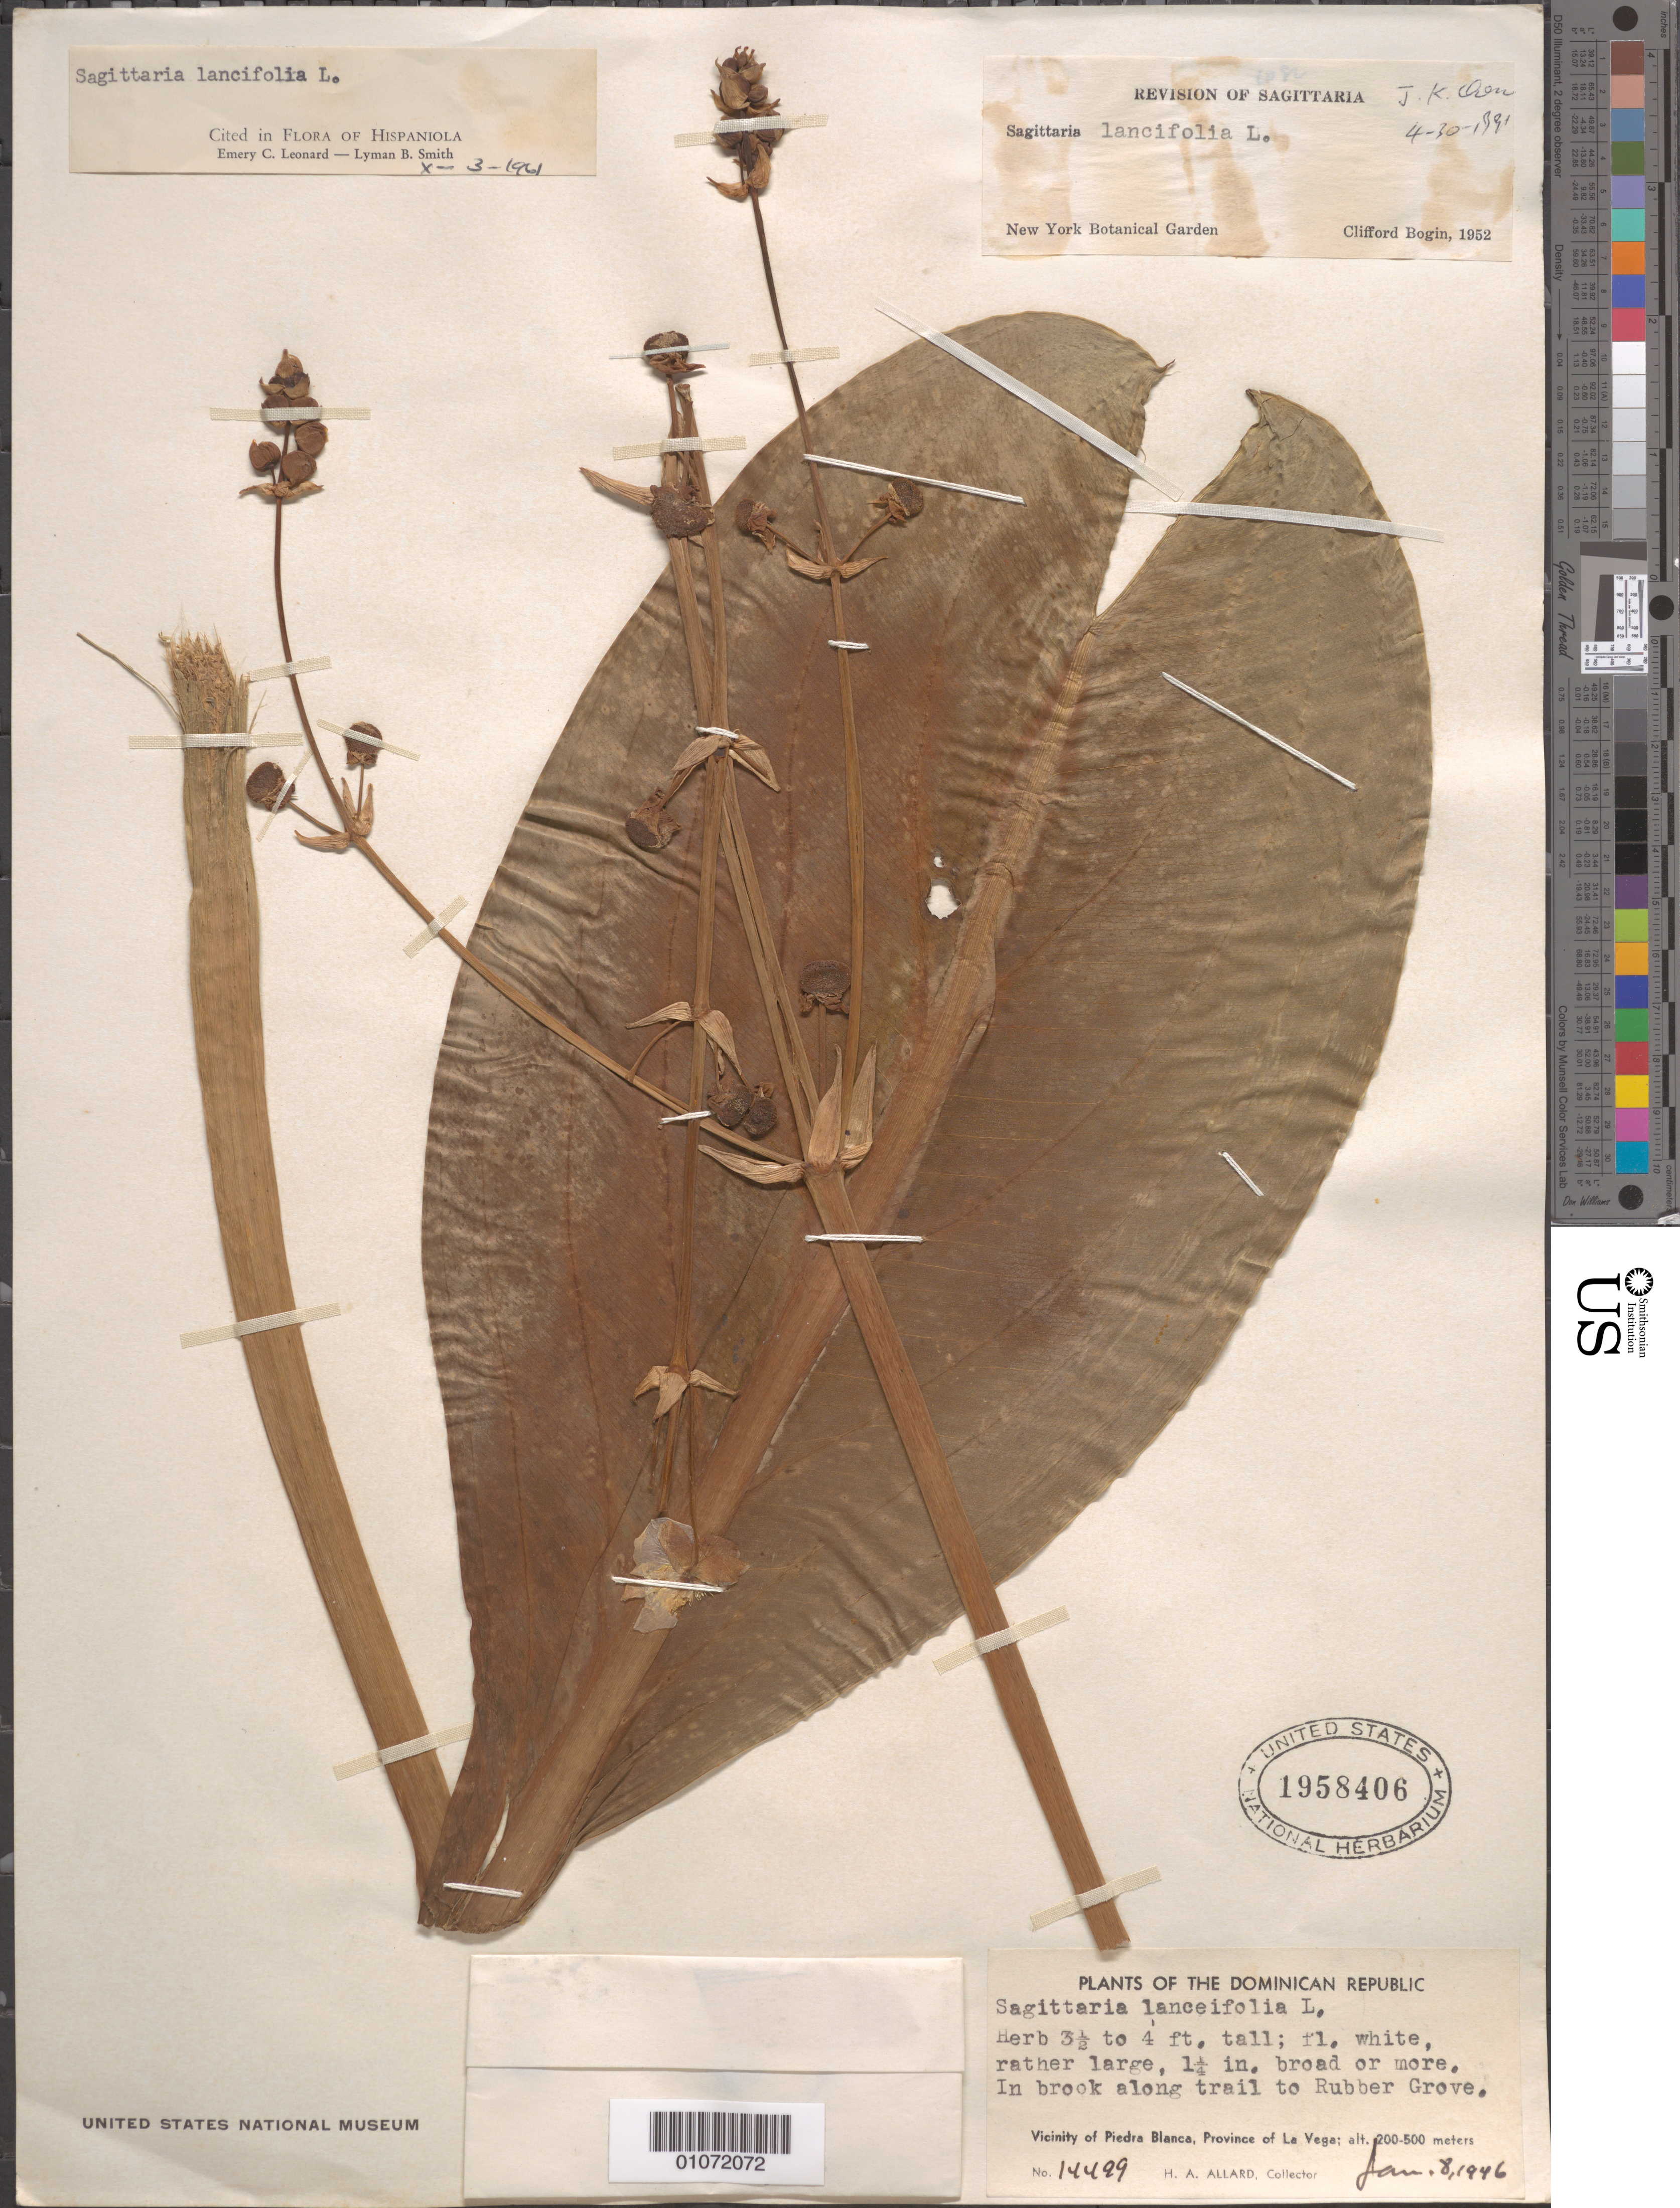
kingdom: Plantae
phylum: Tracheophyta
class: Liliopsida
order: Alismatales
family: Alismataceae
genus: Sagittaria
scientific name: Sagittaria lancifolia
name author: L.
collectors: H. A. Allard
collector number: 14499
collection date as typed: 08 Jan 1946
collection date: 1946-01-08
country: Dominican Republic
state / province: La Vega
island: Hispaniola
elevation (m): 200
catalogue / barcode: US 1958406